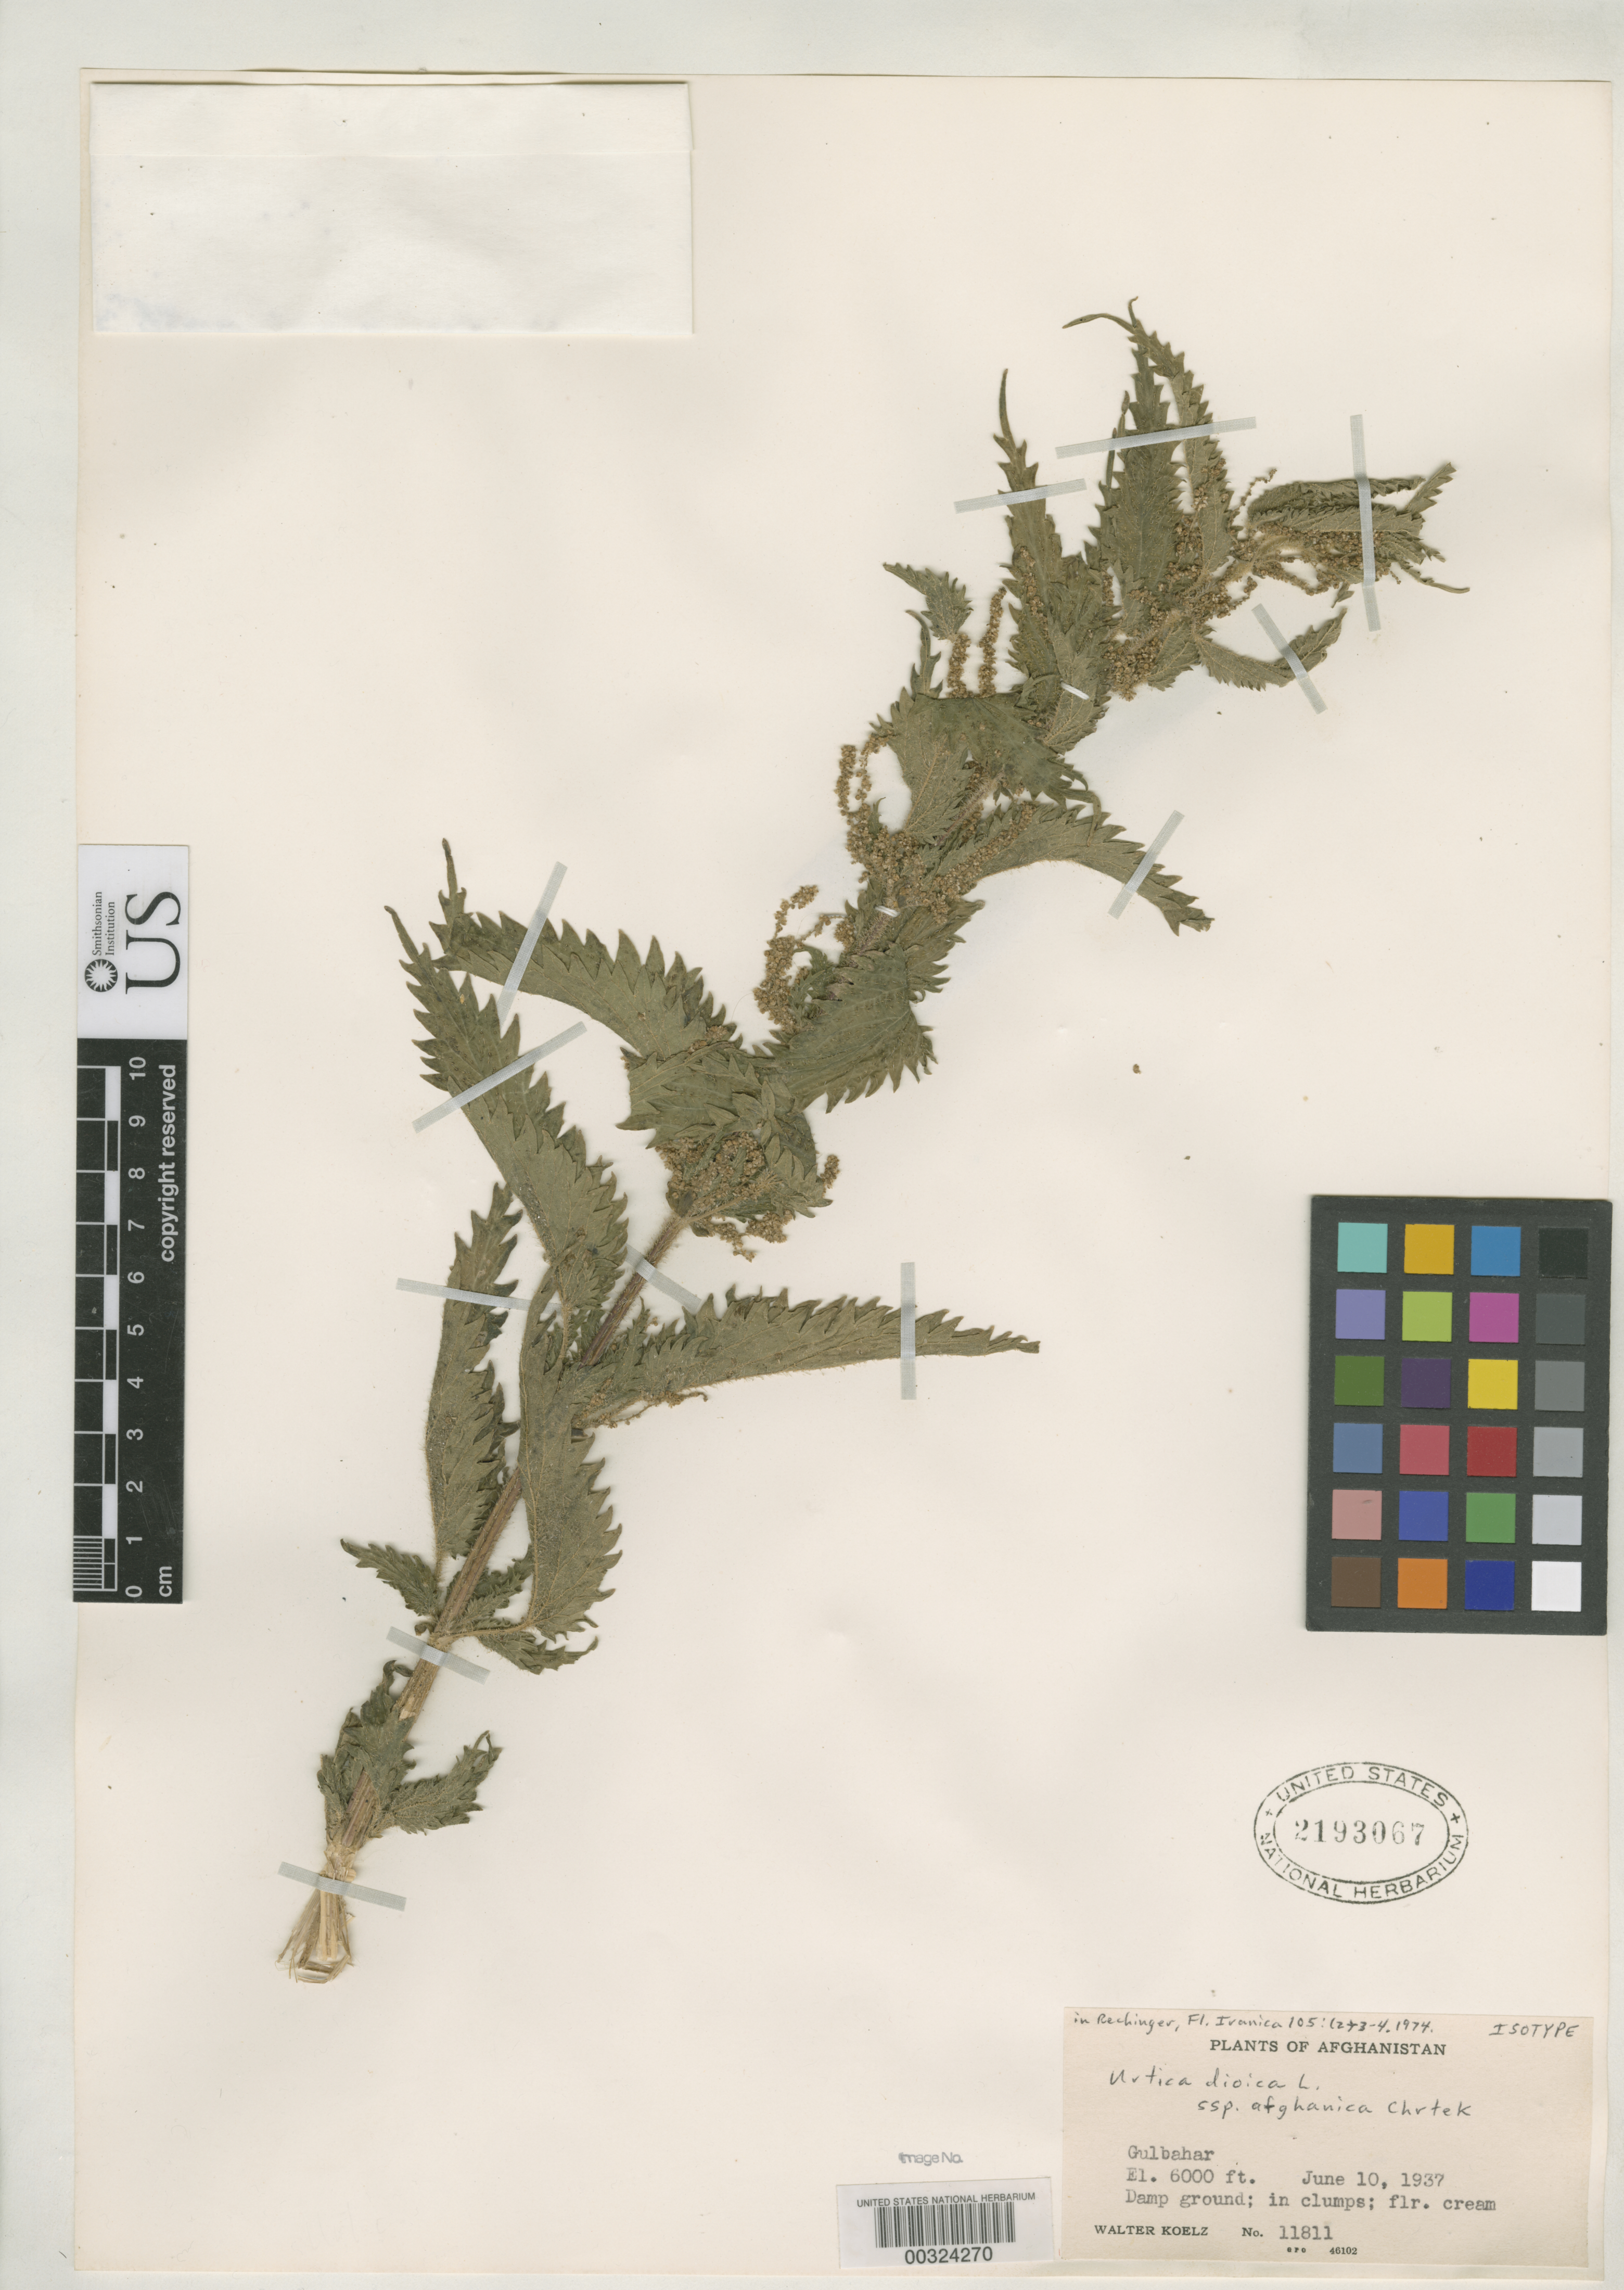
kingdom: Plantae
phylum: Tracheophyta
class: Magnoliopsida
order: Rosales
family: Urticaceae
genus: Urtica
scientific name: Urtica dioica subsp. afghanica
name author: Chrtek in Rech. f.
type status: Isotype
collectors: W. N. Koelz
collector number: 11811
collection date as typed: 10 Jun 1937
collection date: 1937-06-10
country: Afghanistan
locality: Gulbahar.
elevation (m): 1829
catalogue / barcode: US 2193067